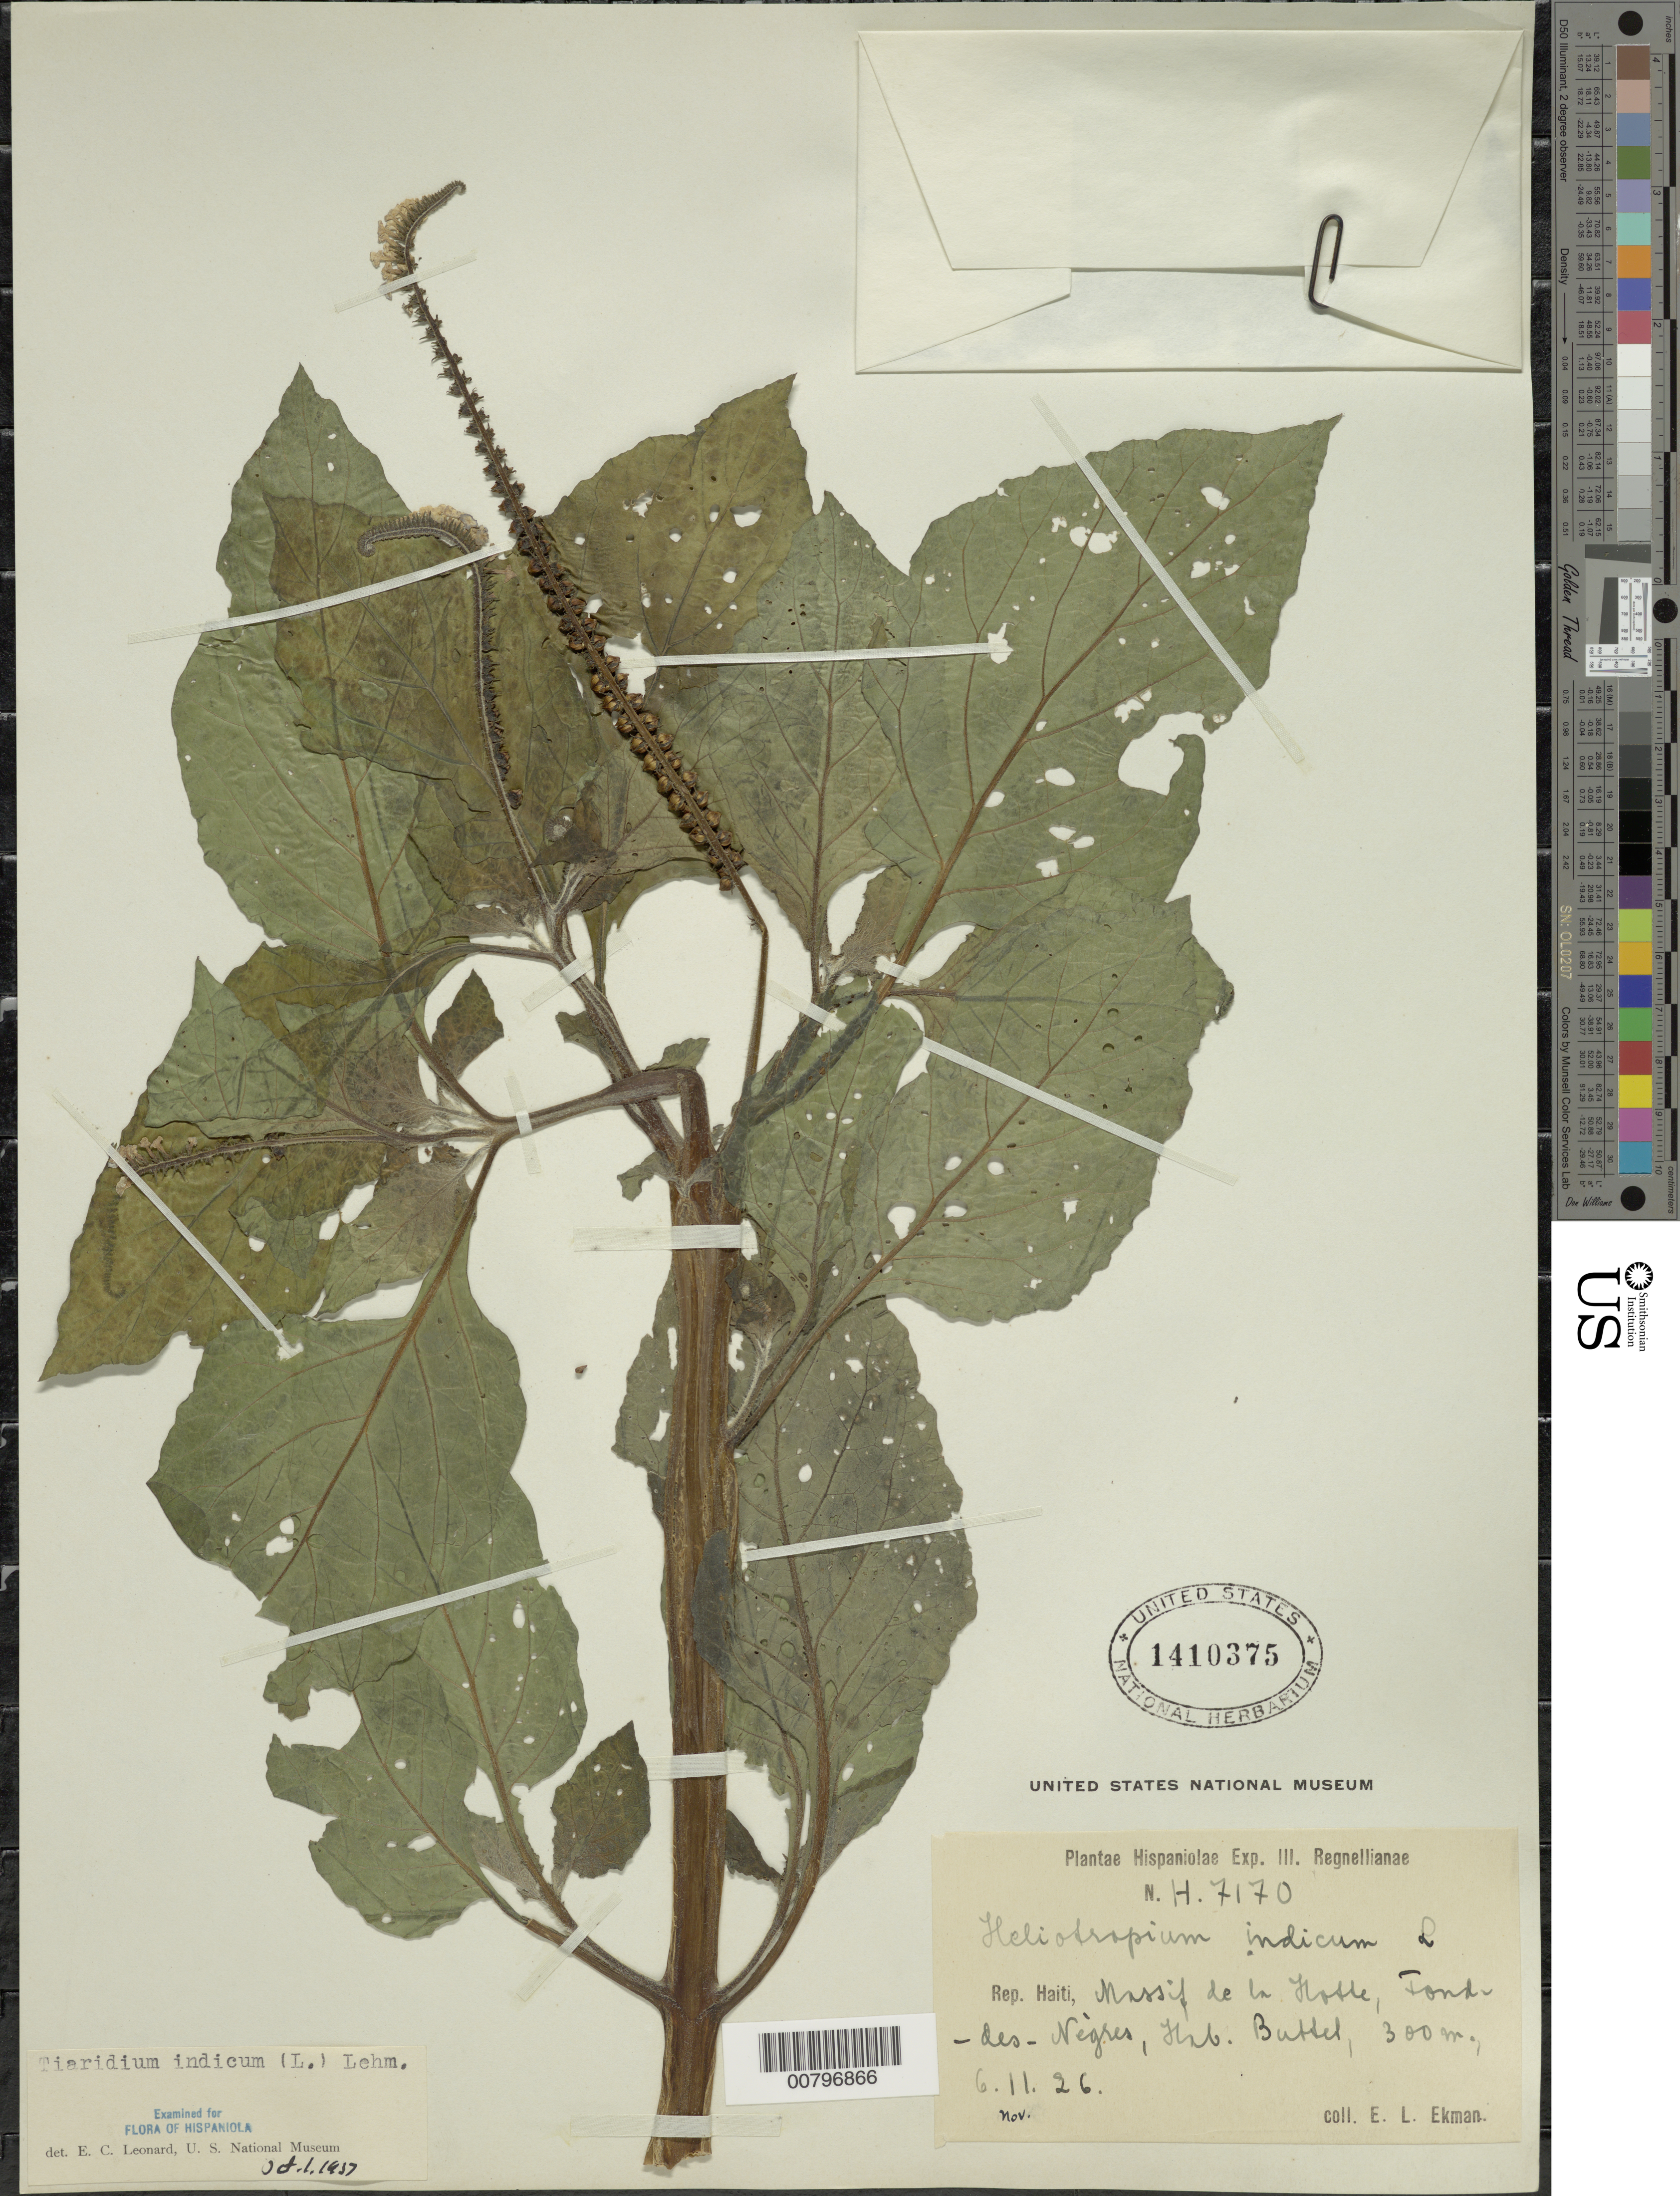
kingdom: Plantae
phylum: Tracheophyta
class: Magnoliopsida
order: Boraginales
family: Heliotropiaceae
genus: Heliotropium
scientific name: Heliotropium indicum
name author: L.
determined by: Leonard, Emery C., (US)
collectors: E. L. Ekman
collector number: H 7170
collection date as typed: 06 Nov 1926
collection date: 1926-11-06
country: Haiti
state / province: Sud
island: Hispaniola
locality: Fond des Negres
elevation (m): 300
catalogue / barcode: US 1410375